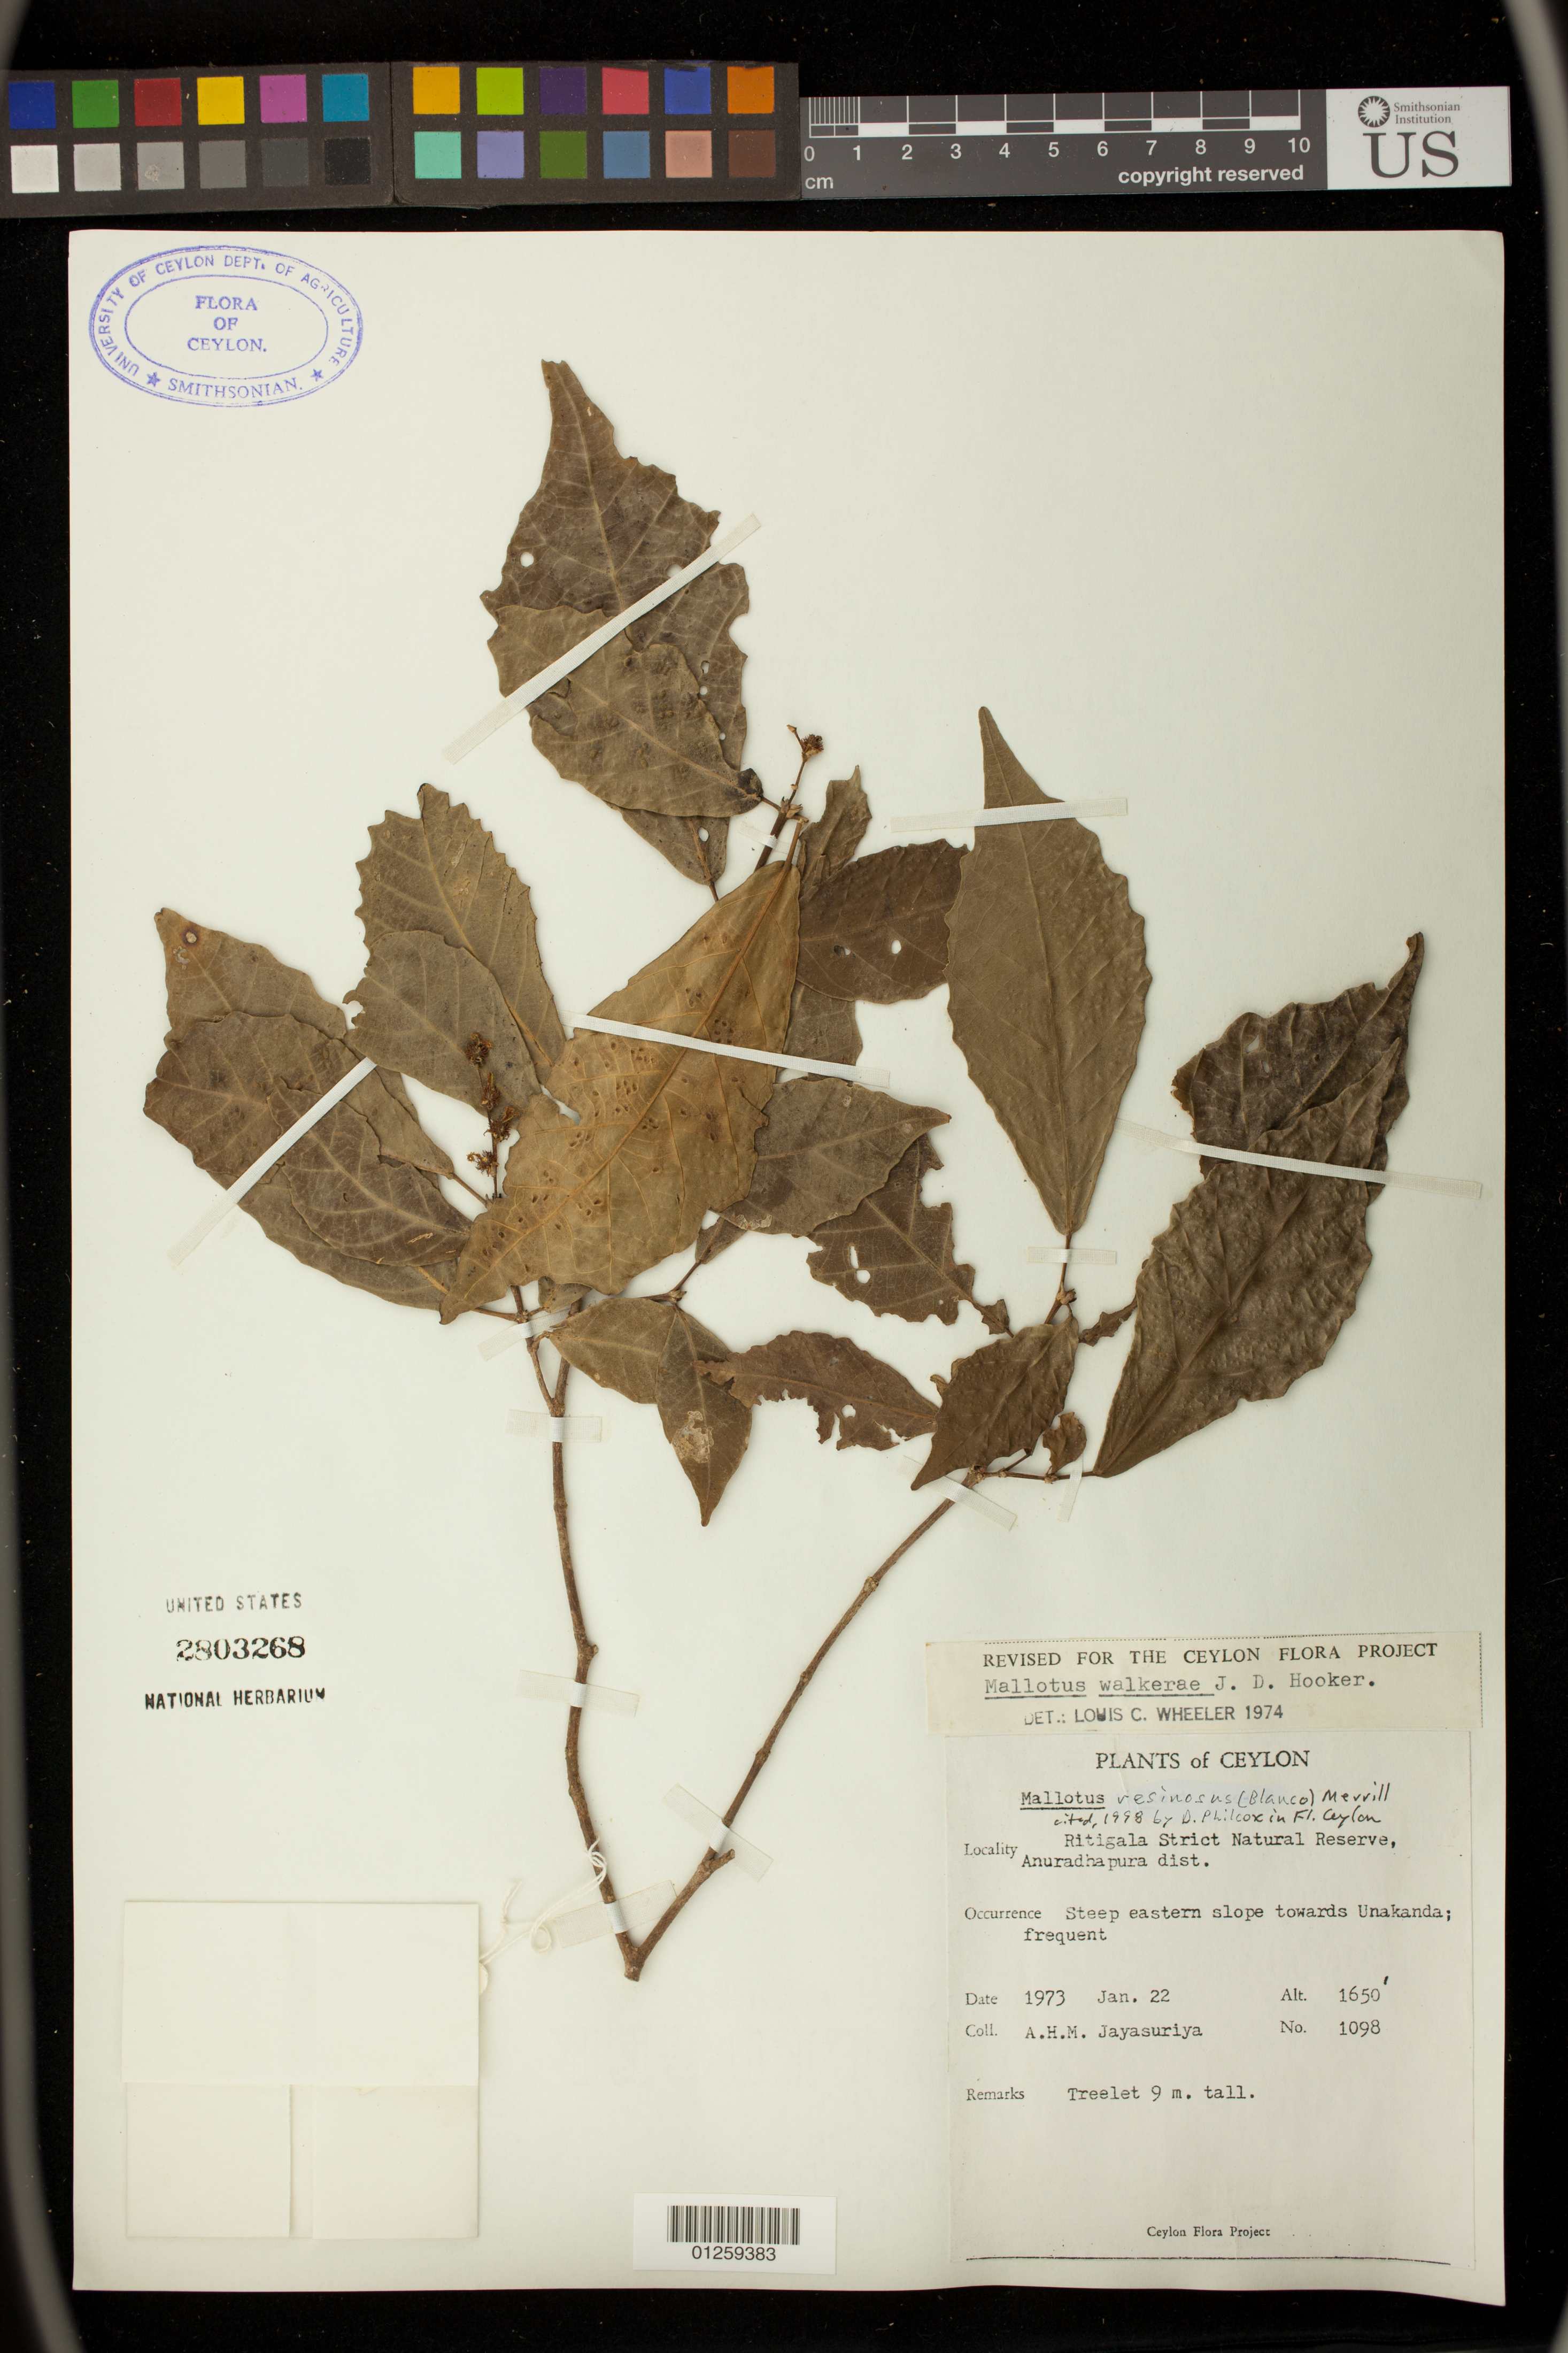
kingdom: Plantae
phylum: Tracheophyta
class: Magnoliopsida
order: Malpighiales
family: Euphorbiaceae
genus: Mallotus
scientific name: Mallotus resinosus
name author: (Blanco) Merr.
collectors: A. H. Jayasuriya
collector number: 1098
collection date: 1973-01-22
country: Sri Lanka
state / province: North Central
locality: Ritigala Strict Natural Reserve, Anuradhapura dist. Steep eastern slope towards Unakanda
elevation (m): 503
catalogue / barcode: US 2803268